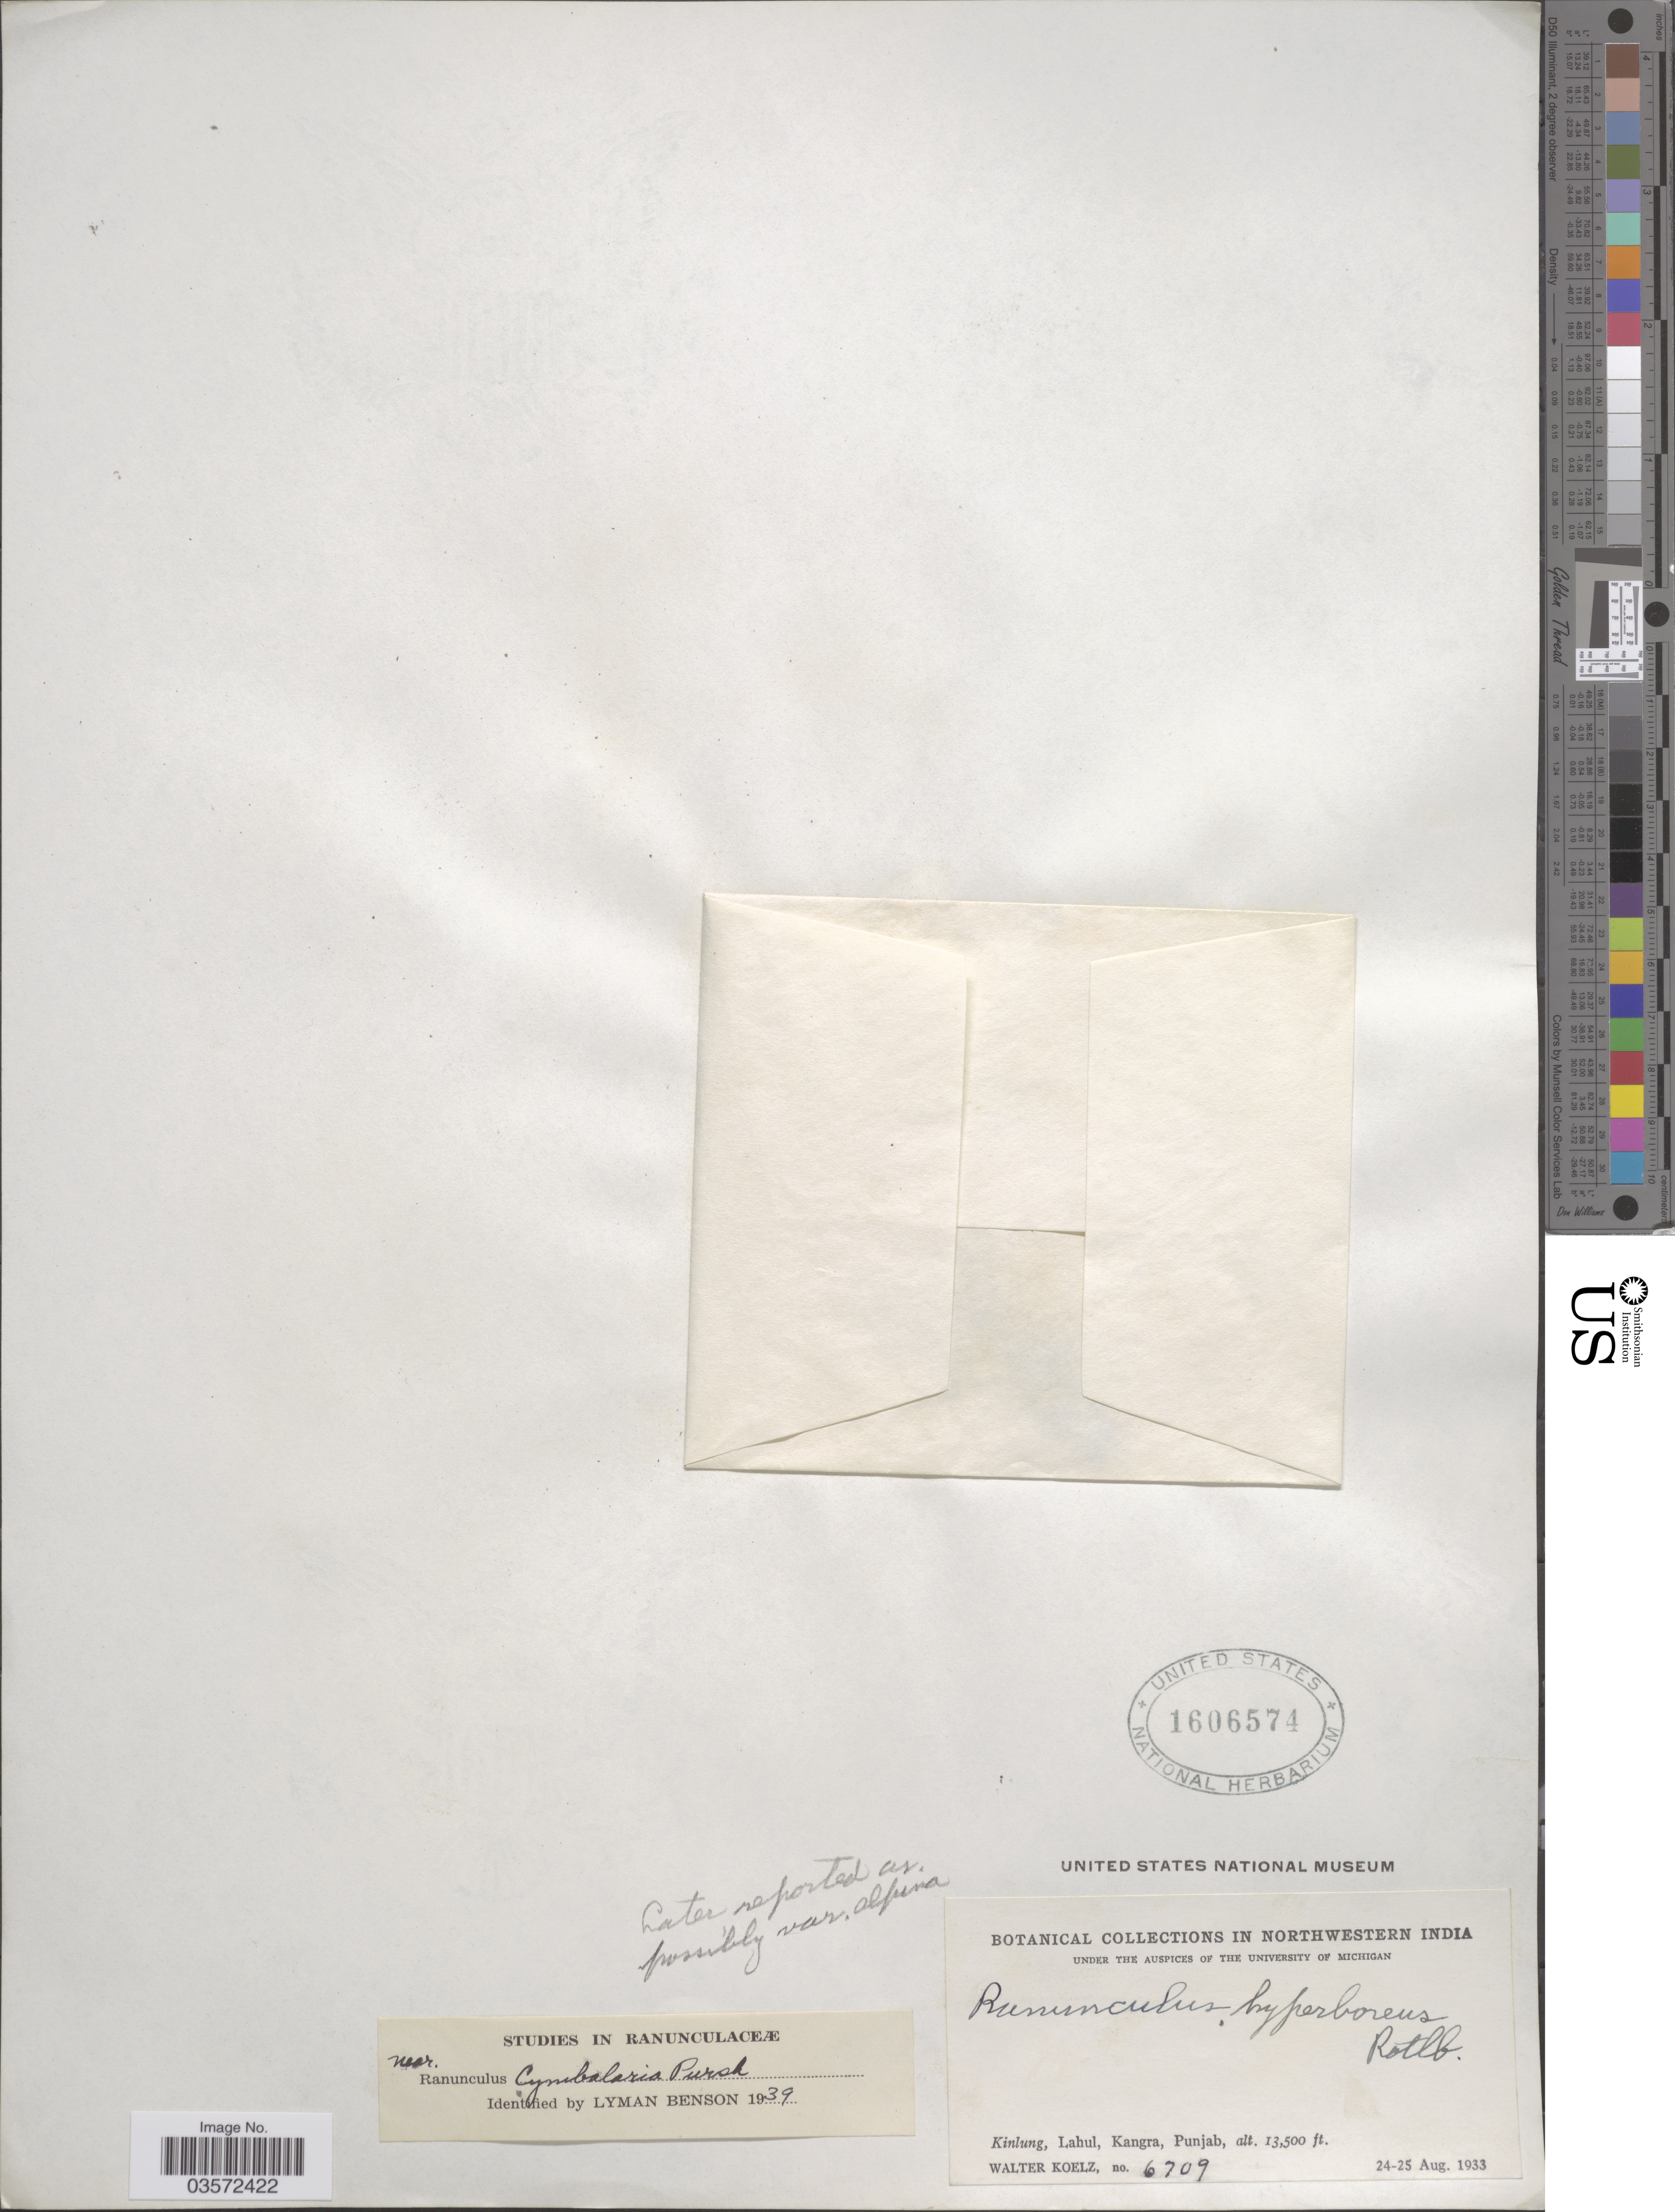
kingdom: Plantae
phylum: Tracheophyta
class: Magnoliopsida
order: Ranunculales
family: Ranunculaceae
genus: Halerpestes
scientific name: Halerpestes cymbalaria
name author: (Pursh) Greene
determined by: Strong, M. T., (US), Smithsonian Institution - National Museum of Natural History (UNITED STATES)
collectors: W. N. Koelz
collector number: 6709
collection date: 1933-08-24/1933-08-25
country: India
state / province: Punjab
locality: Northwestern India. Kinlung, Lahul, Kangra.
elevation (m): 4115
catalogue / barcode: US 1606574